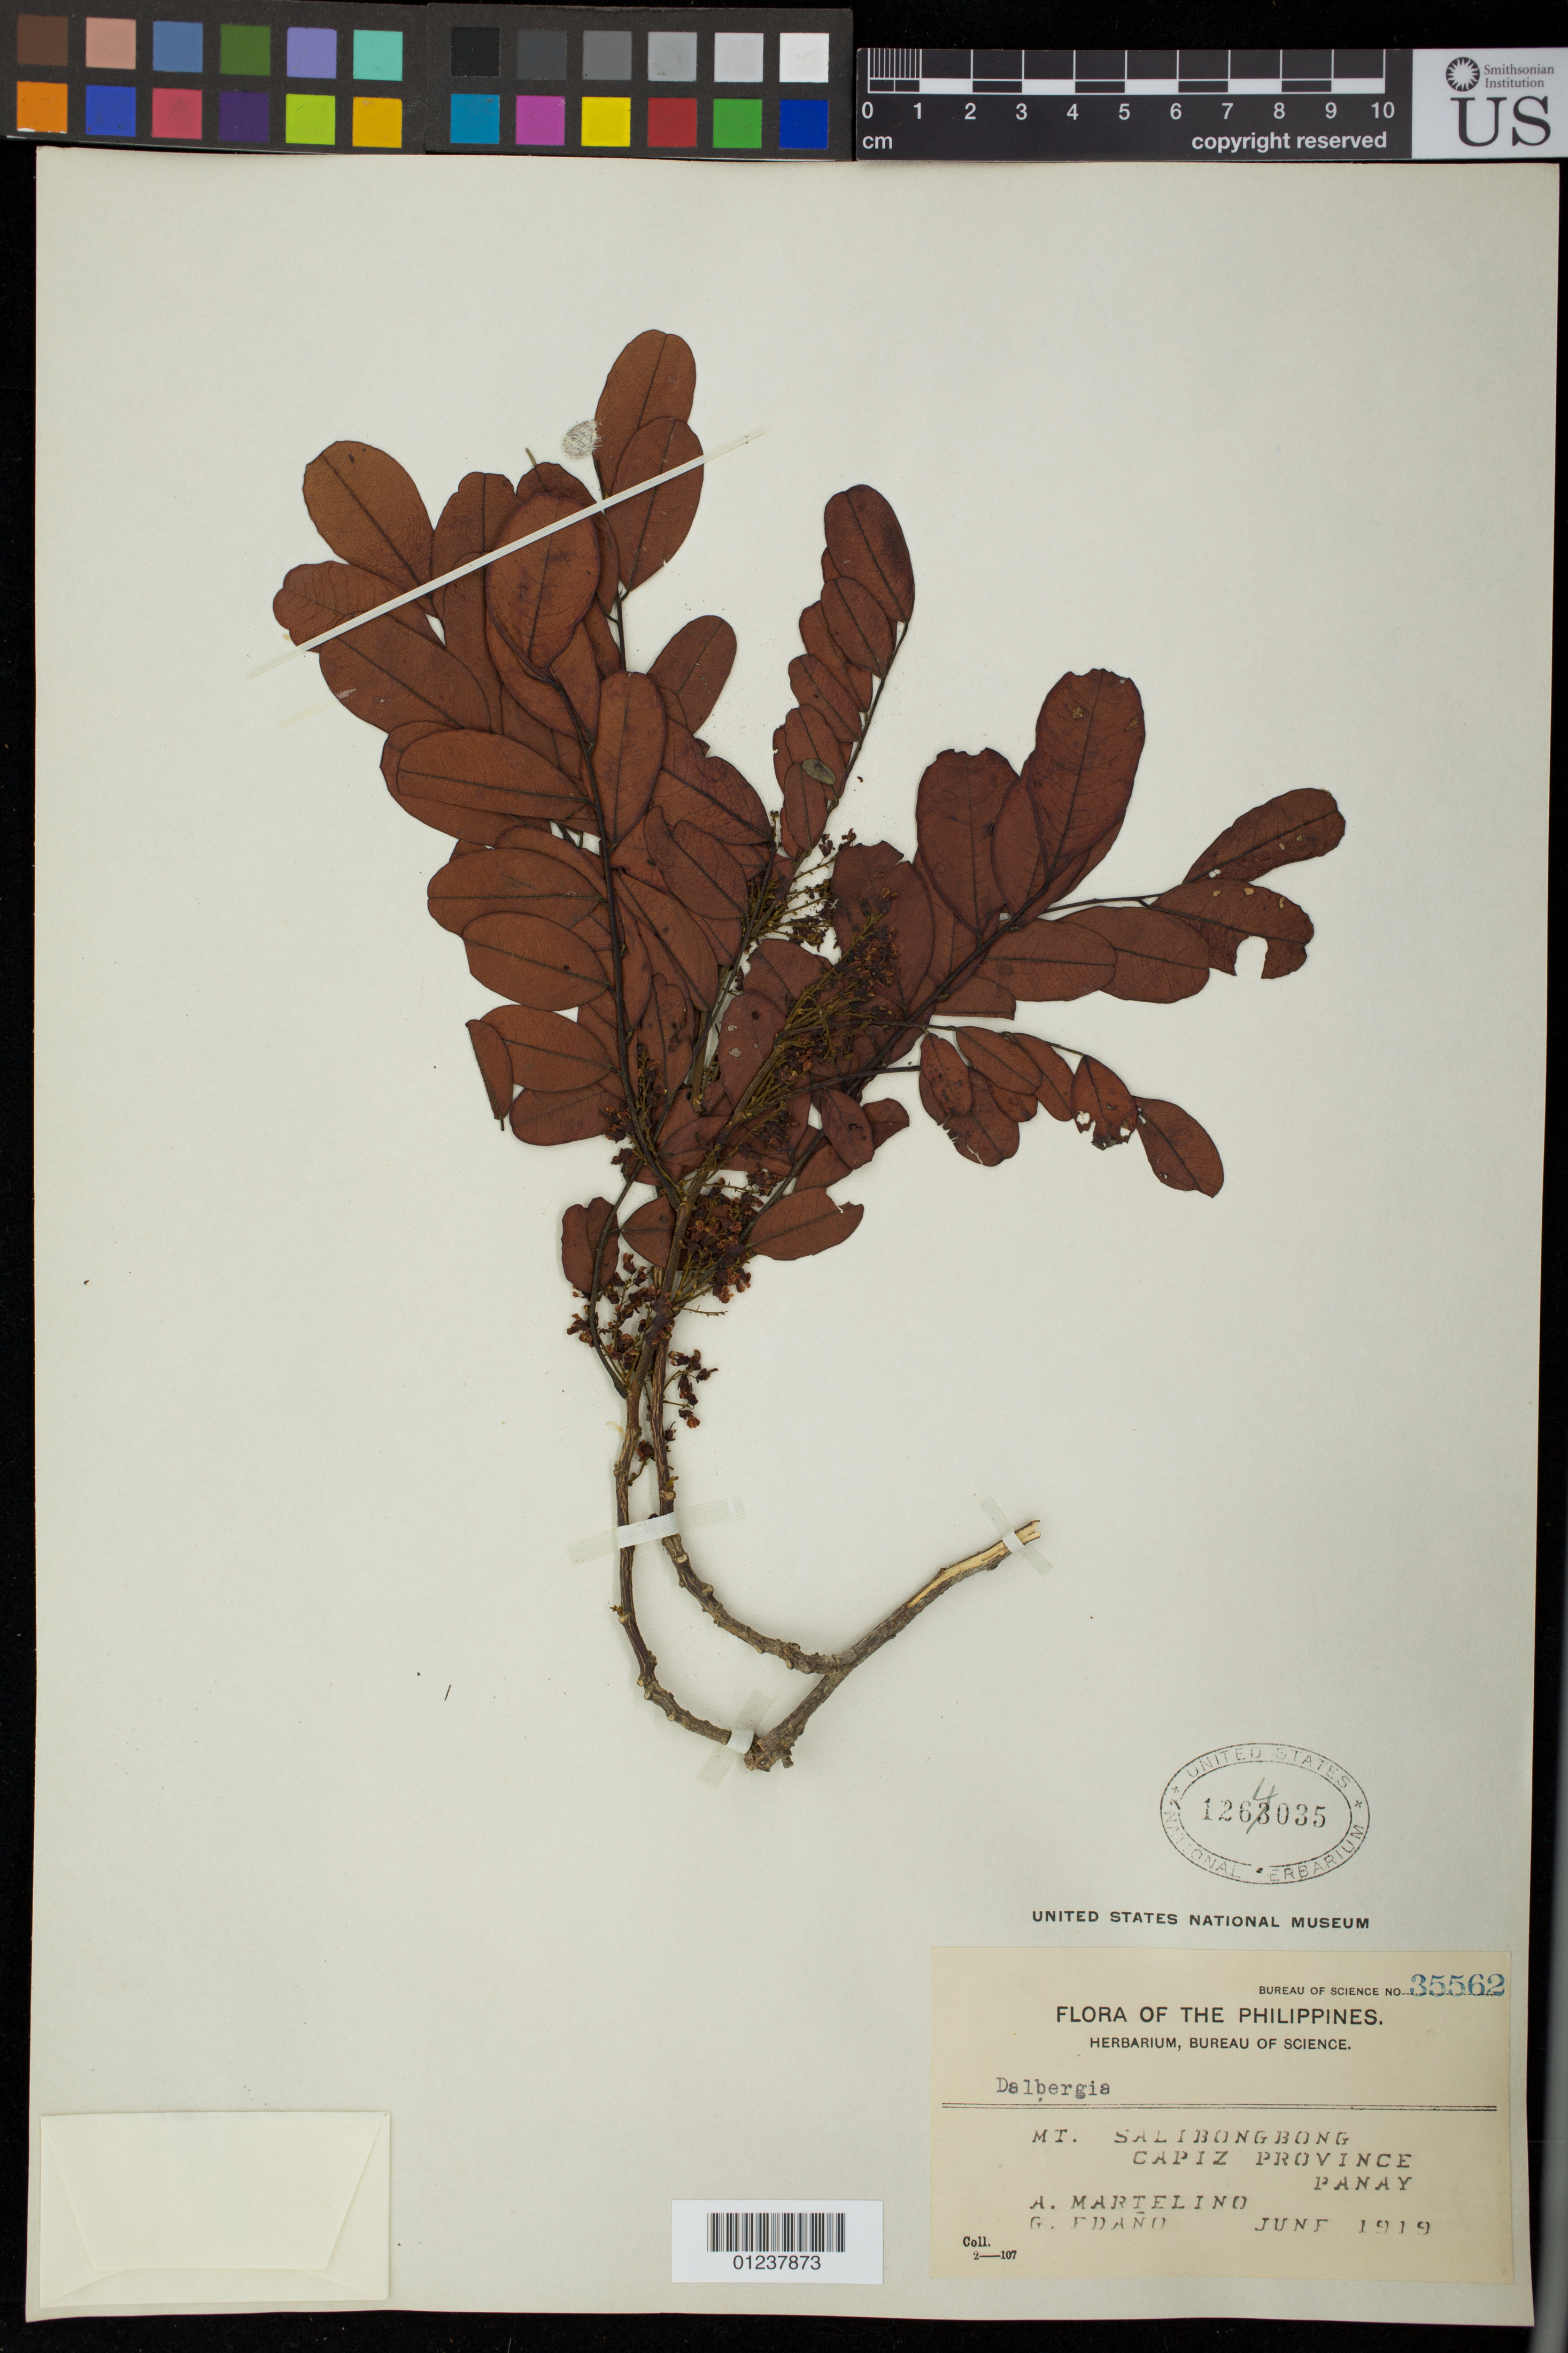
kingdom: Plantae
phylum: Tracheophyta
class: Magnoliopsida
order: Fabales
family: Fabaceae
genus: Dalbergia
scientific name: Dalbergia sp.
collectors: A. Martelino & G. Edaño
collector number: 35562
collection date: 1919-06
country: Philippines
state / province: Western Visayas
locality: Mt. Salibongbong, Capiz Province, Panay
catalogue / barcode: US 1264035